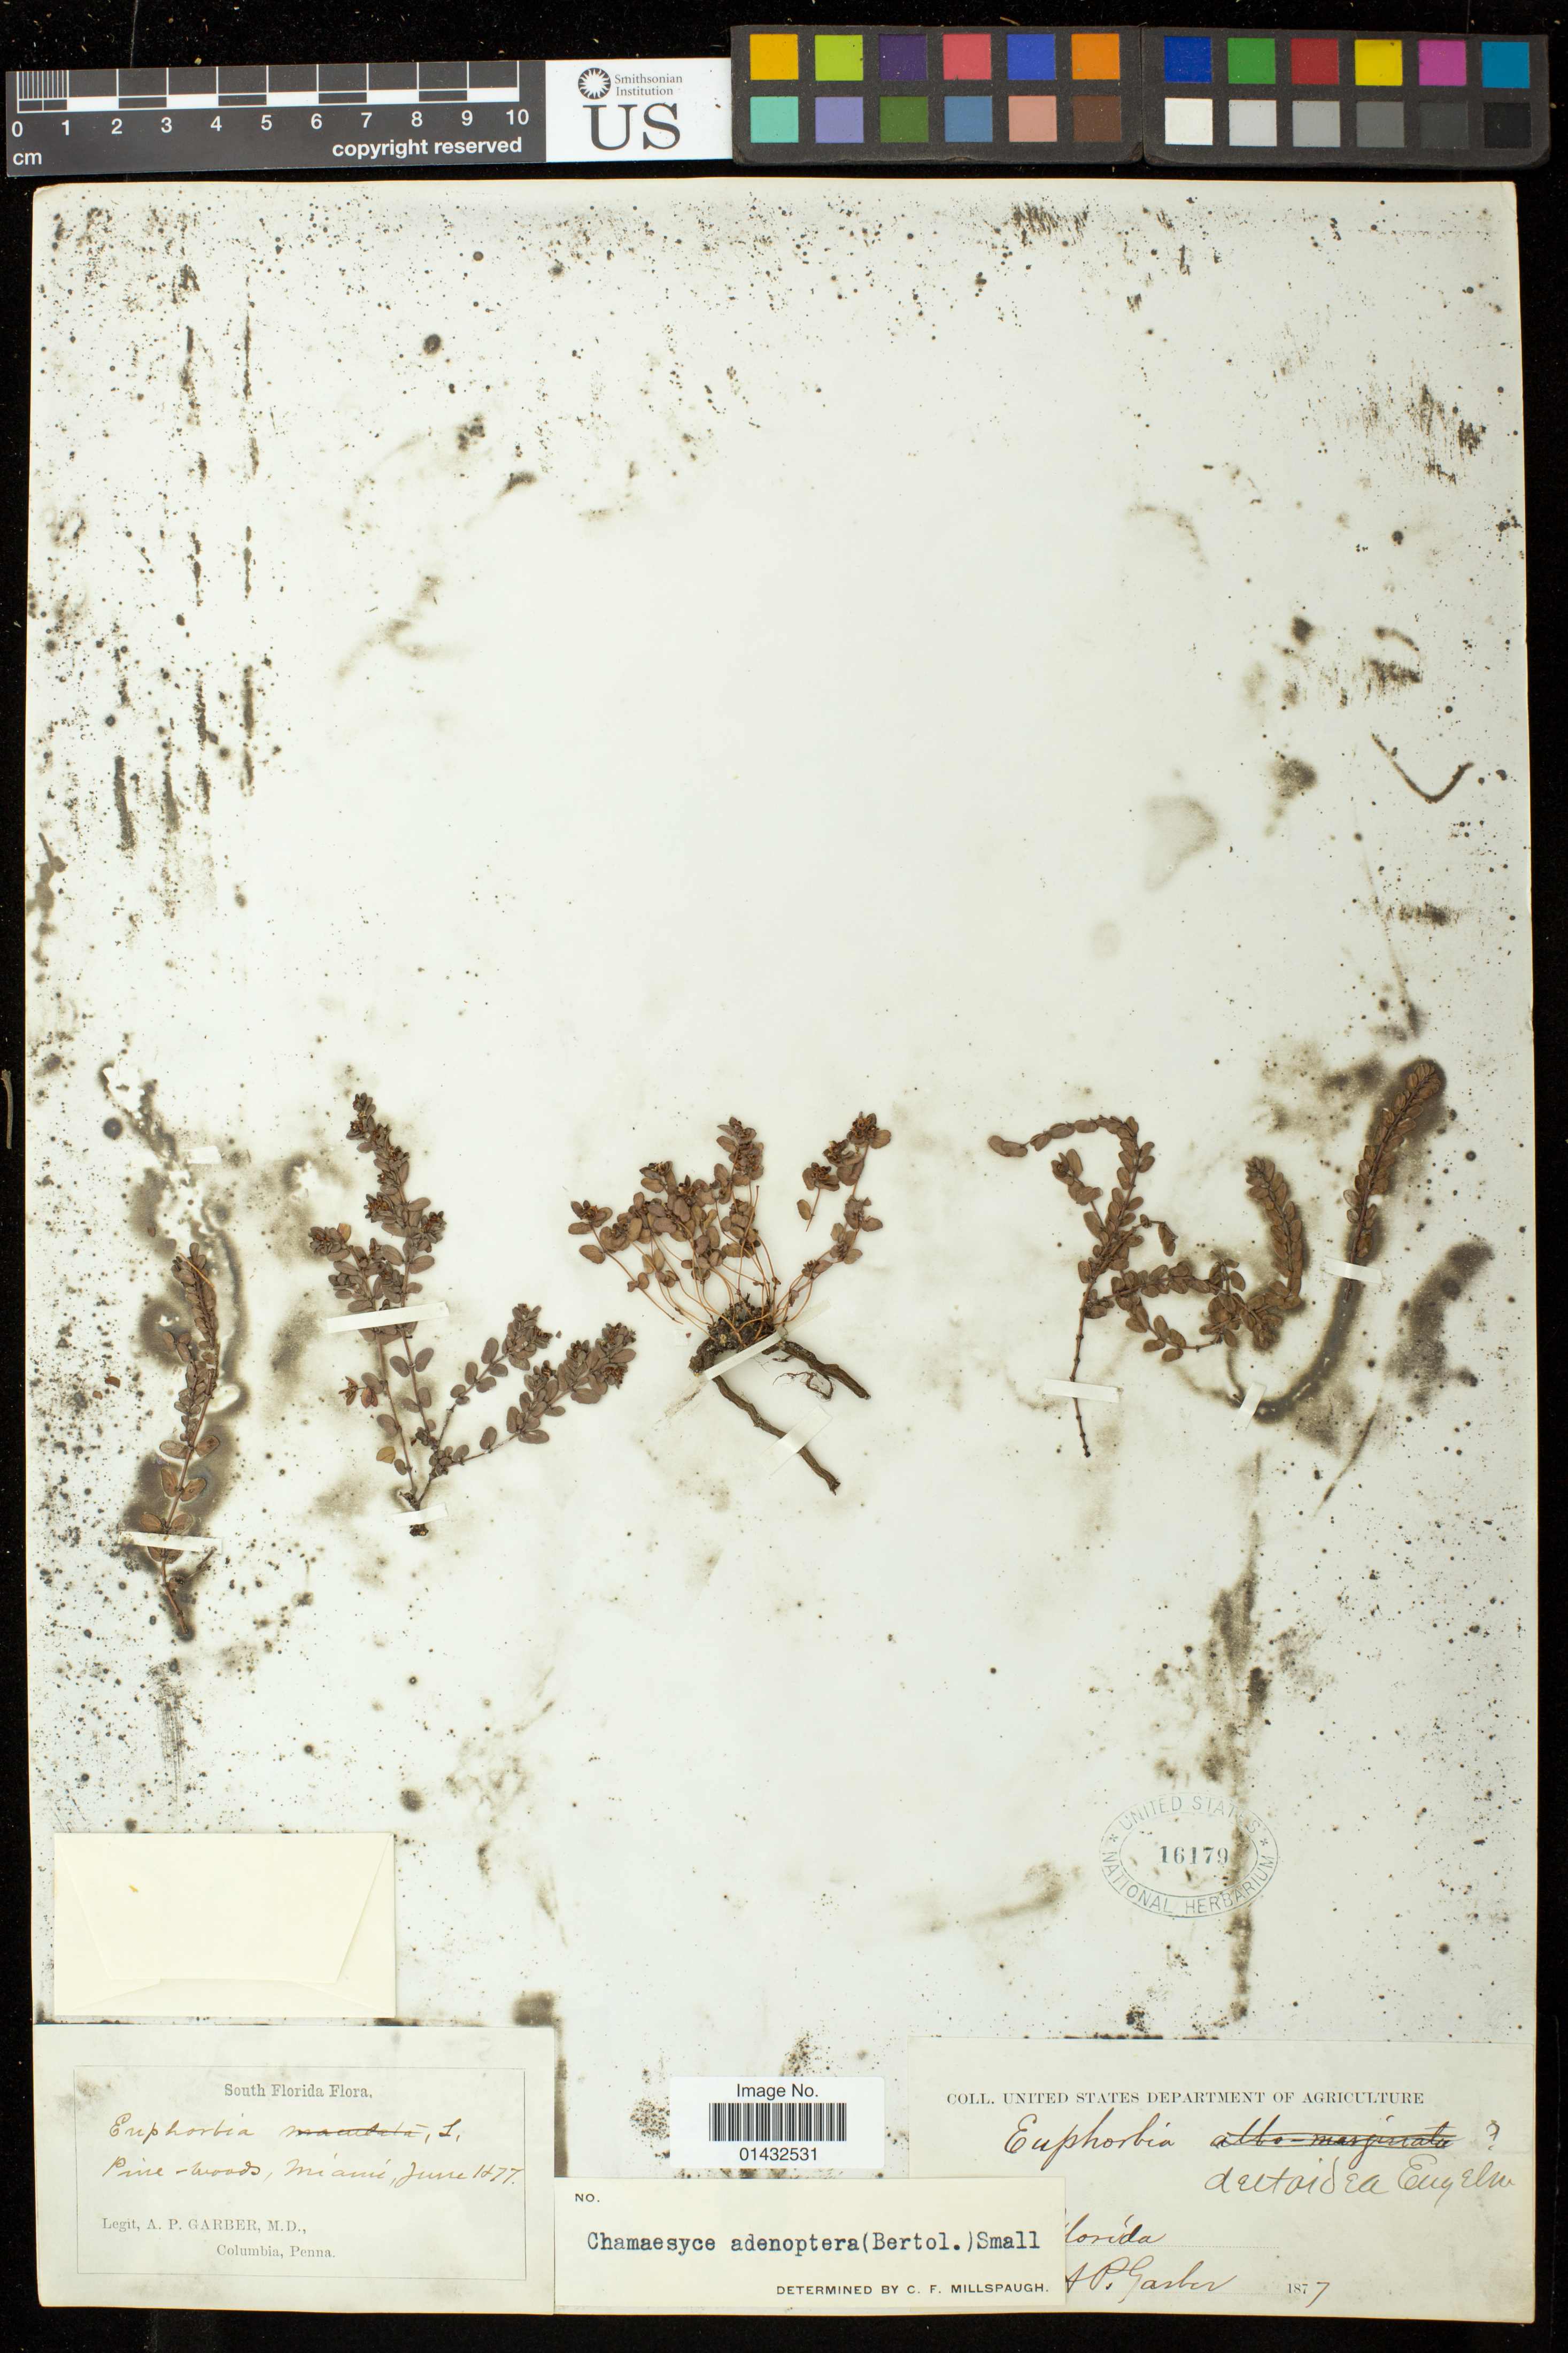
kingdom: Plantae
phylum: Tracheophyta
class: Magnoliopsida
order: Malpighiales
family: Euphorbiaceae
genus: Euphorbia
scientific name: Euphorbia adenoptera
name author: Bertol.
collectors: A. P. Garber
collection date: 1877-06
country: United States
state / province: Florida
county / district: Miami-Dade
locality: Pine-woods, Miami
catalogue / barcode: US 16179